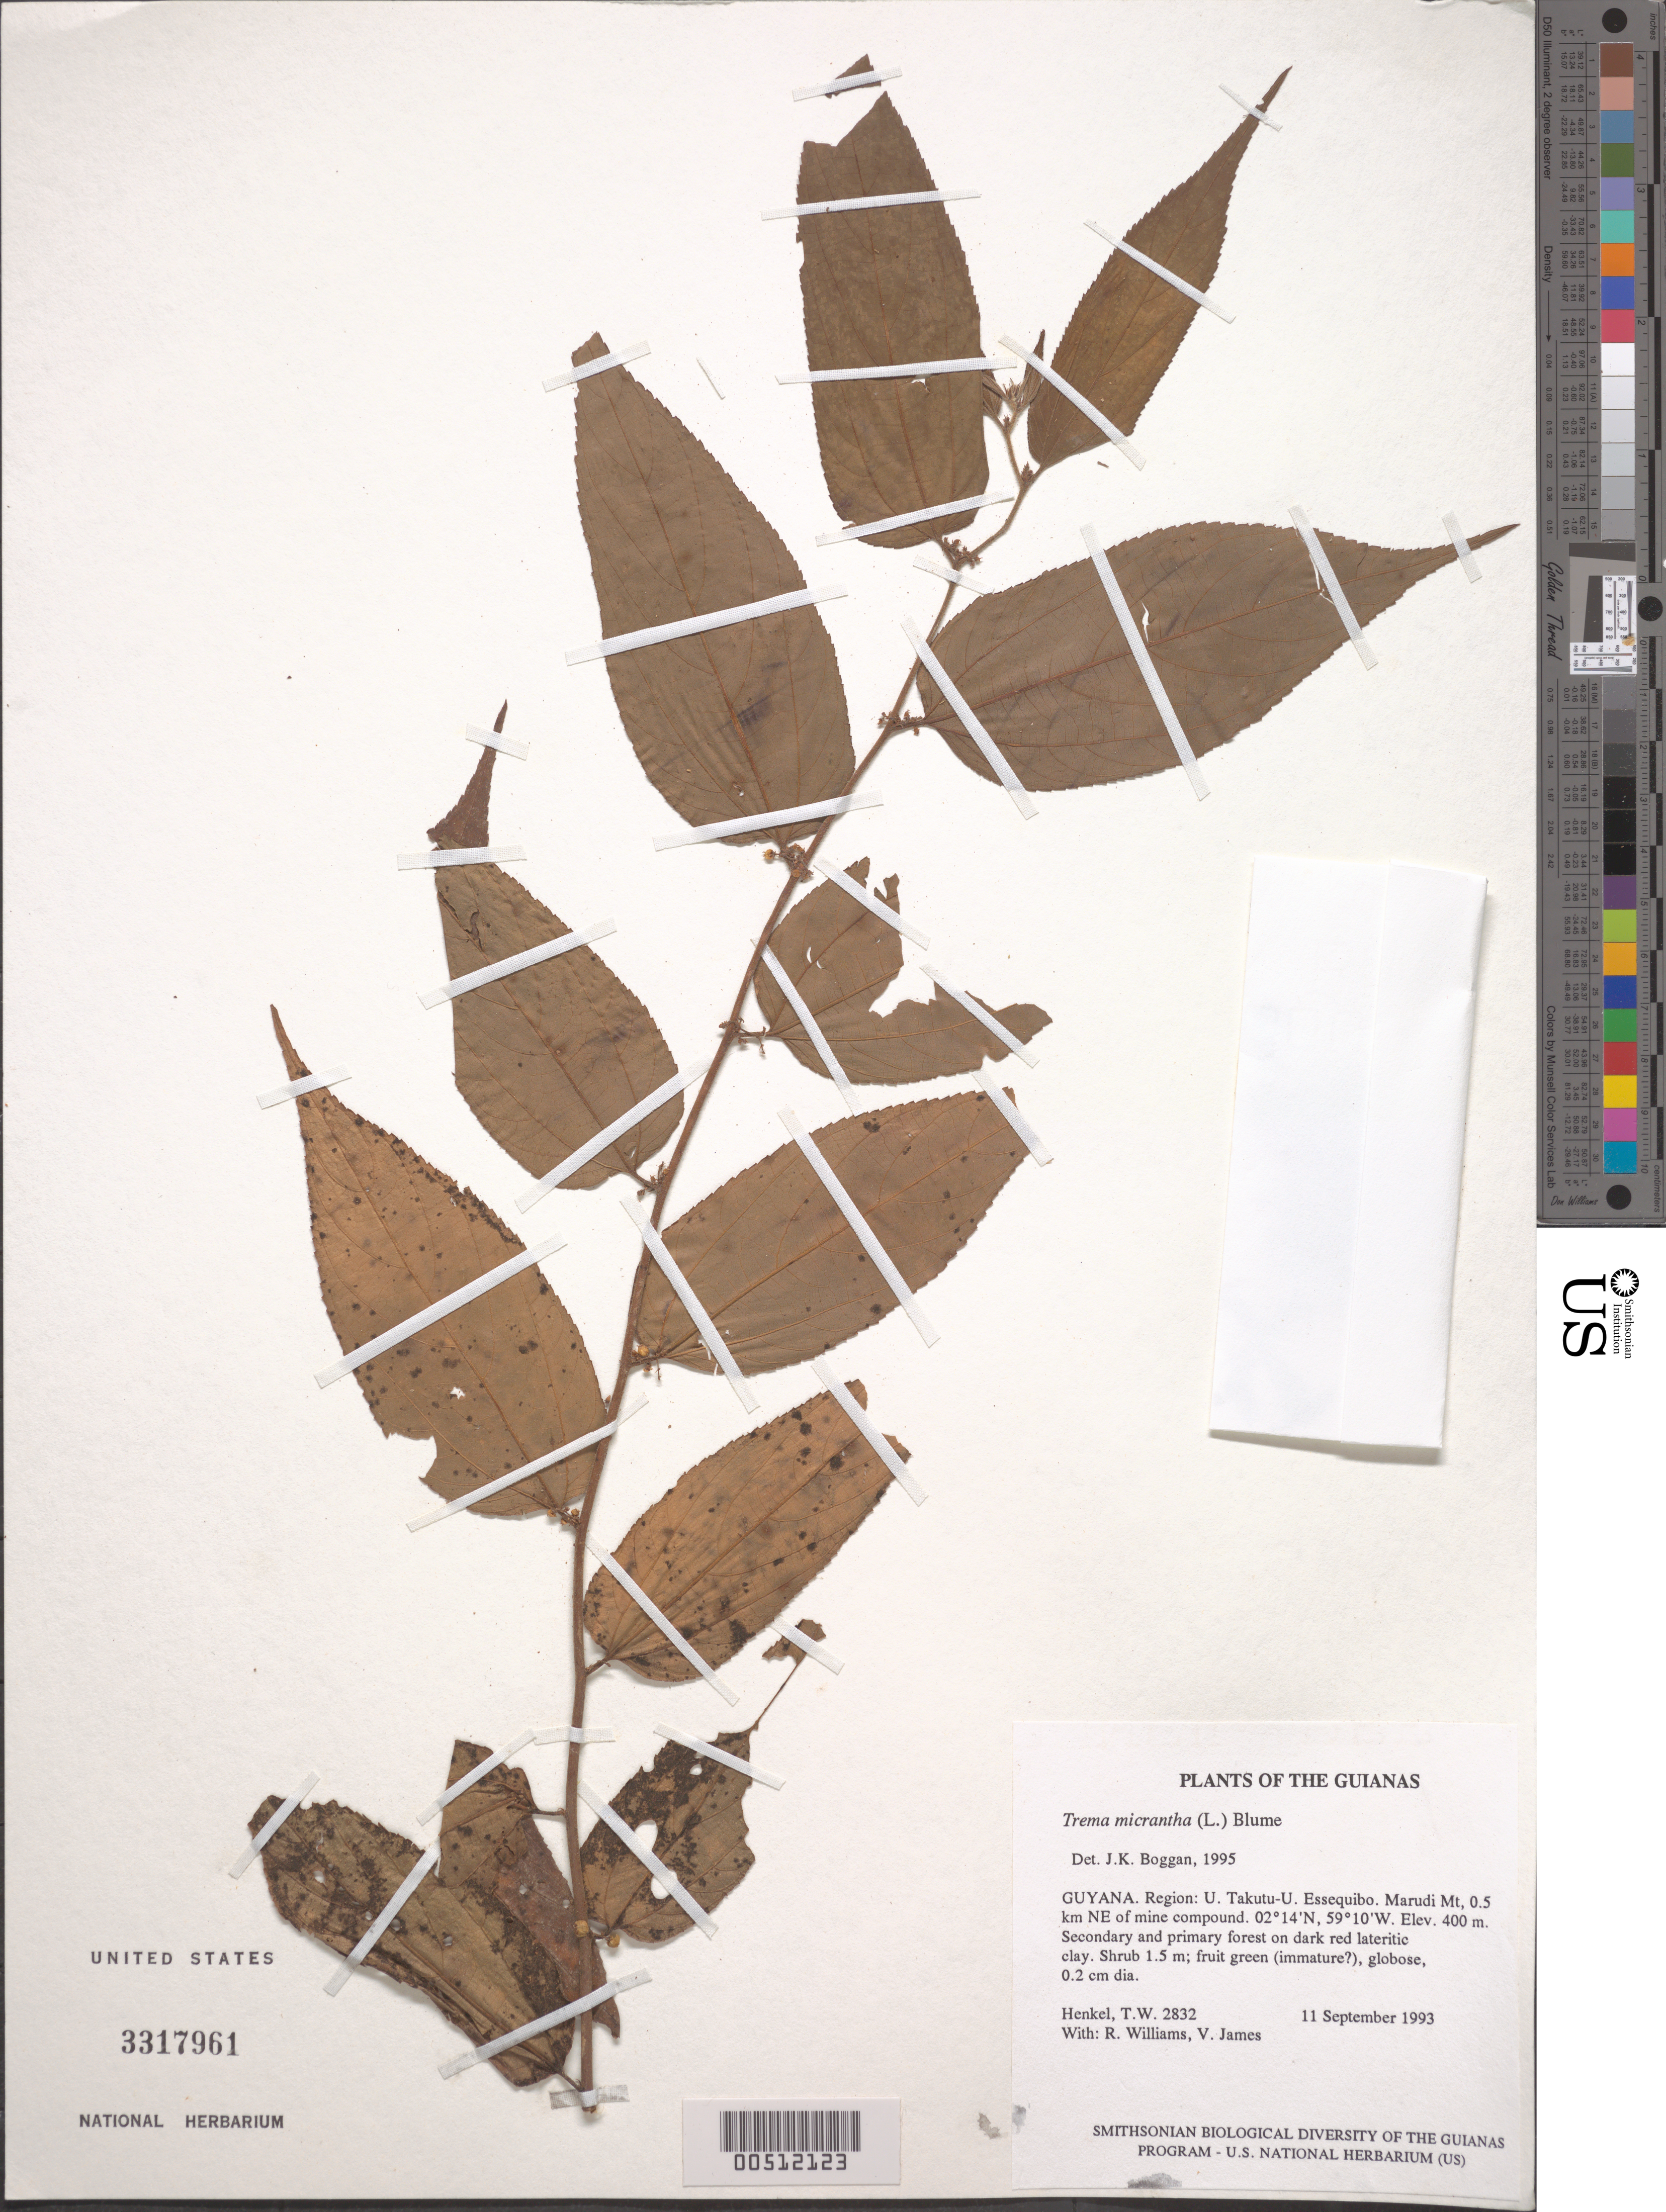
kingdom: Plantae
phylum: Tracheophyta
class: Magnoliopsida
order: Rosales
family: Cannabaceae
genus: Trema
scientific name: Trema micranthum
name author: (L.) Blume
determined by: Boggan, J. K., (US), NMNH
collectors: T. Henkel, R. Williams & V. James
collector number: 2832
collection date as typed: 11 September 1993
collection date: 1993-09-11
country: Guyana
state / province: U. Takutu-U. Essequibo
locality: Marudi Mt, 0.5 km NE of mine compound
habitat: Secondary and primary forest on dark red lateritic clay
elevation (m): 400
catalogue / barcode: US 3317961